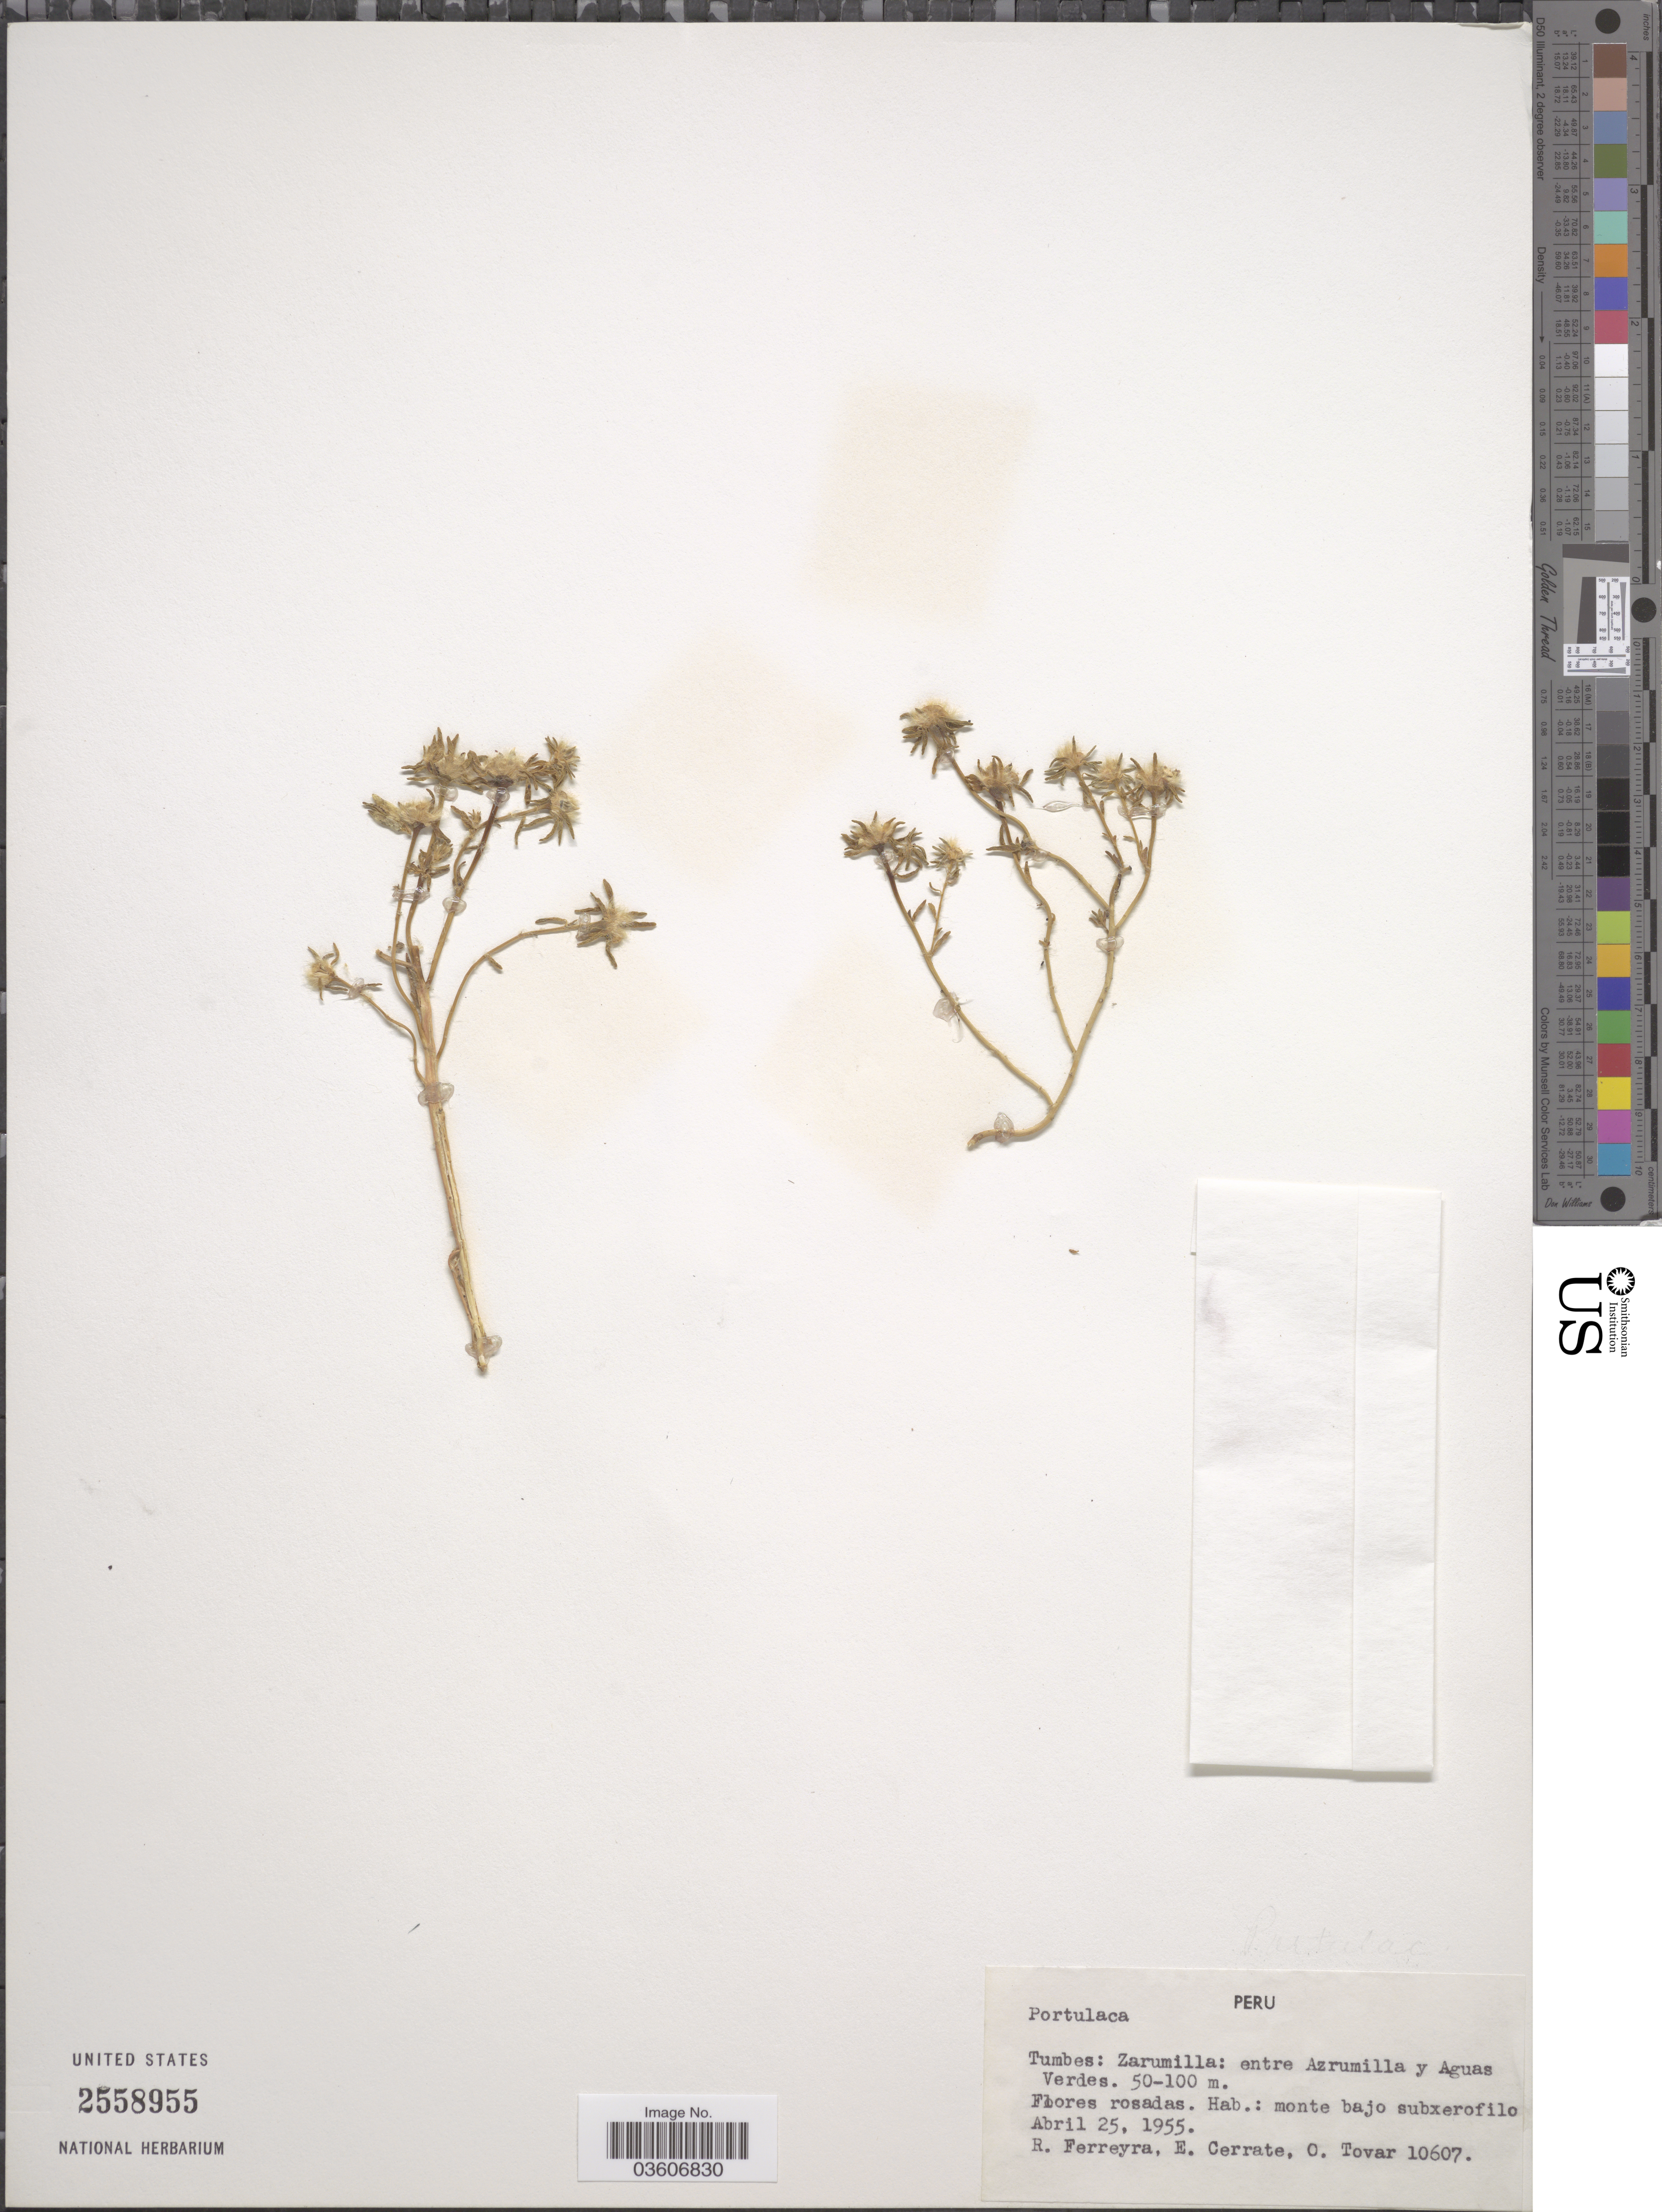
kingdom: Plantae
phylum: Tracheophyta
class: Magnoliopsida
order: Caryophyllales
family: Portulacaceae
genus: Portulaca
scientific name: Portulaca sp.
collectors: R. A. Ferreyra, E. Cerrate & Ó. Tovar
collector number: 10607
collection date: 1955-04-25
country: Peru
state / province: Tumbes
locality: Zarumilla: entre Azrumilla y Aguas Verdes.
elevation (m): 50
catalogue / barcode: US 2558955